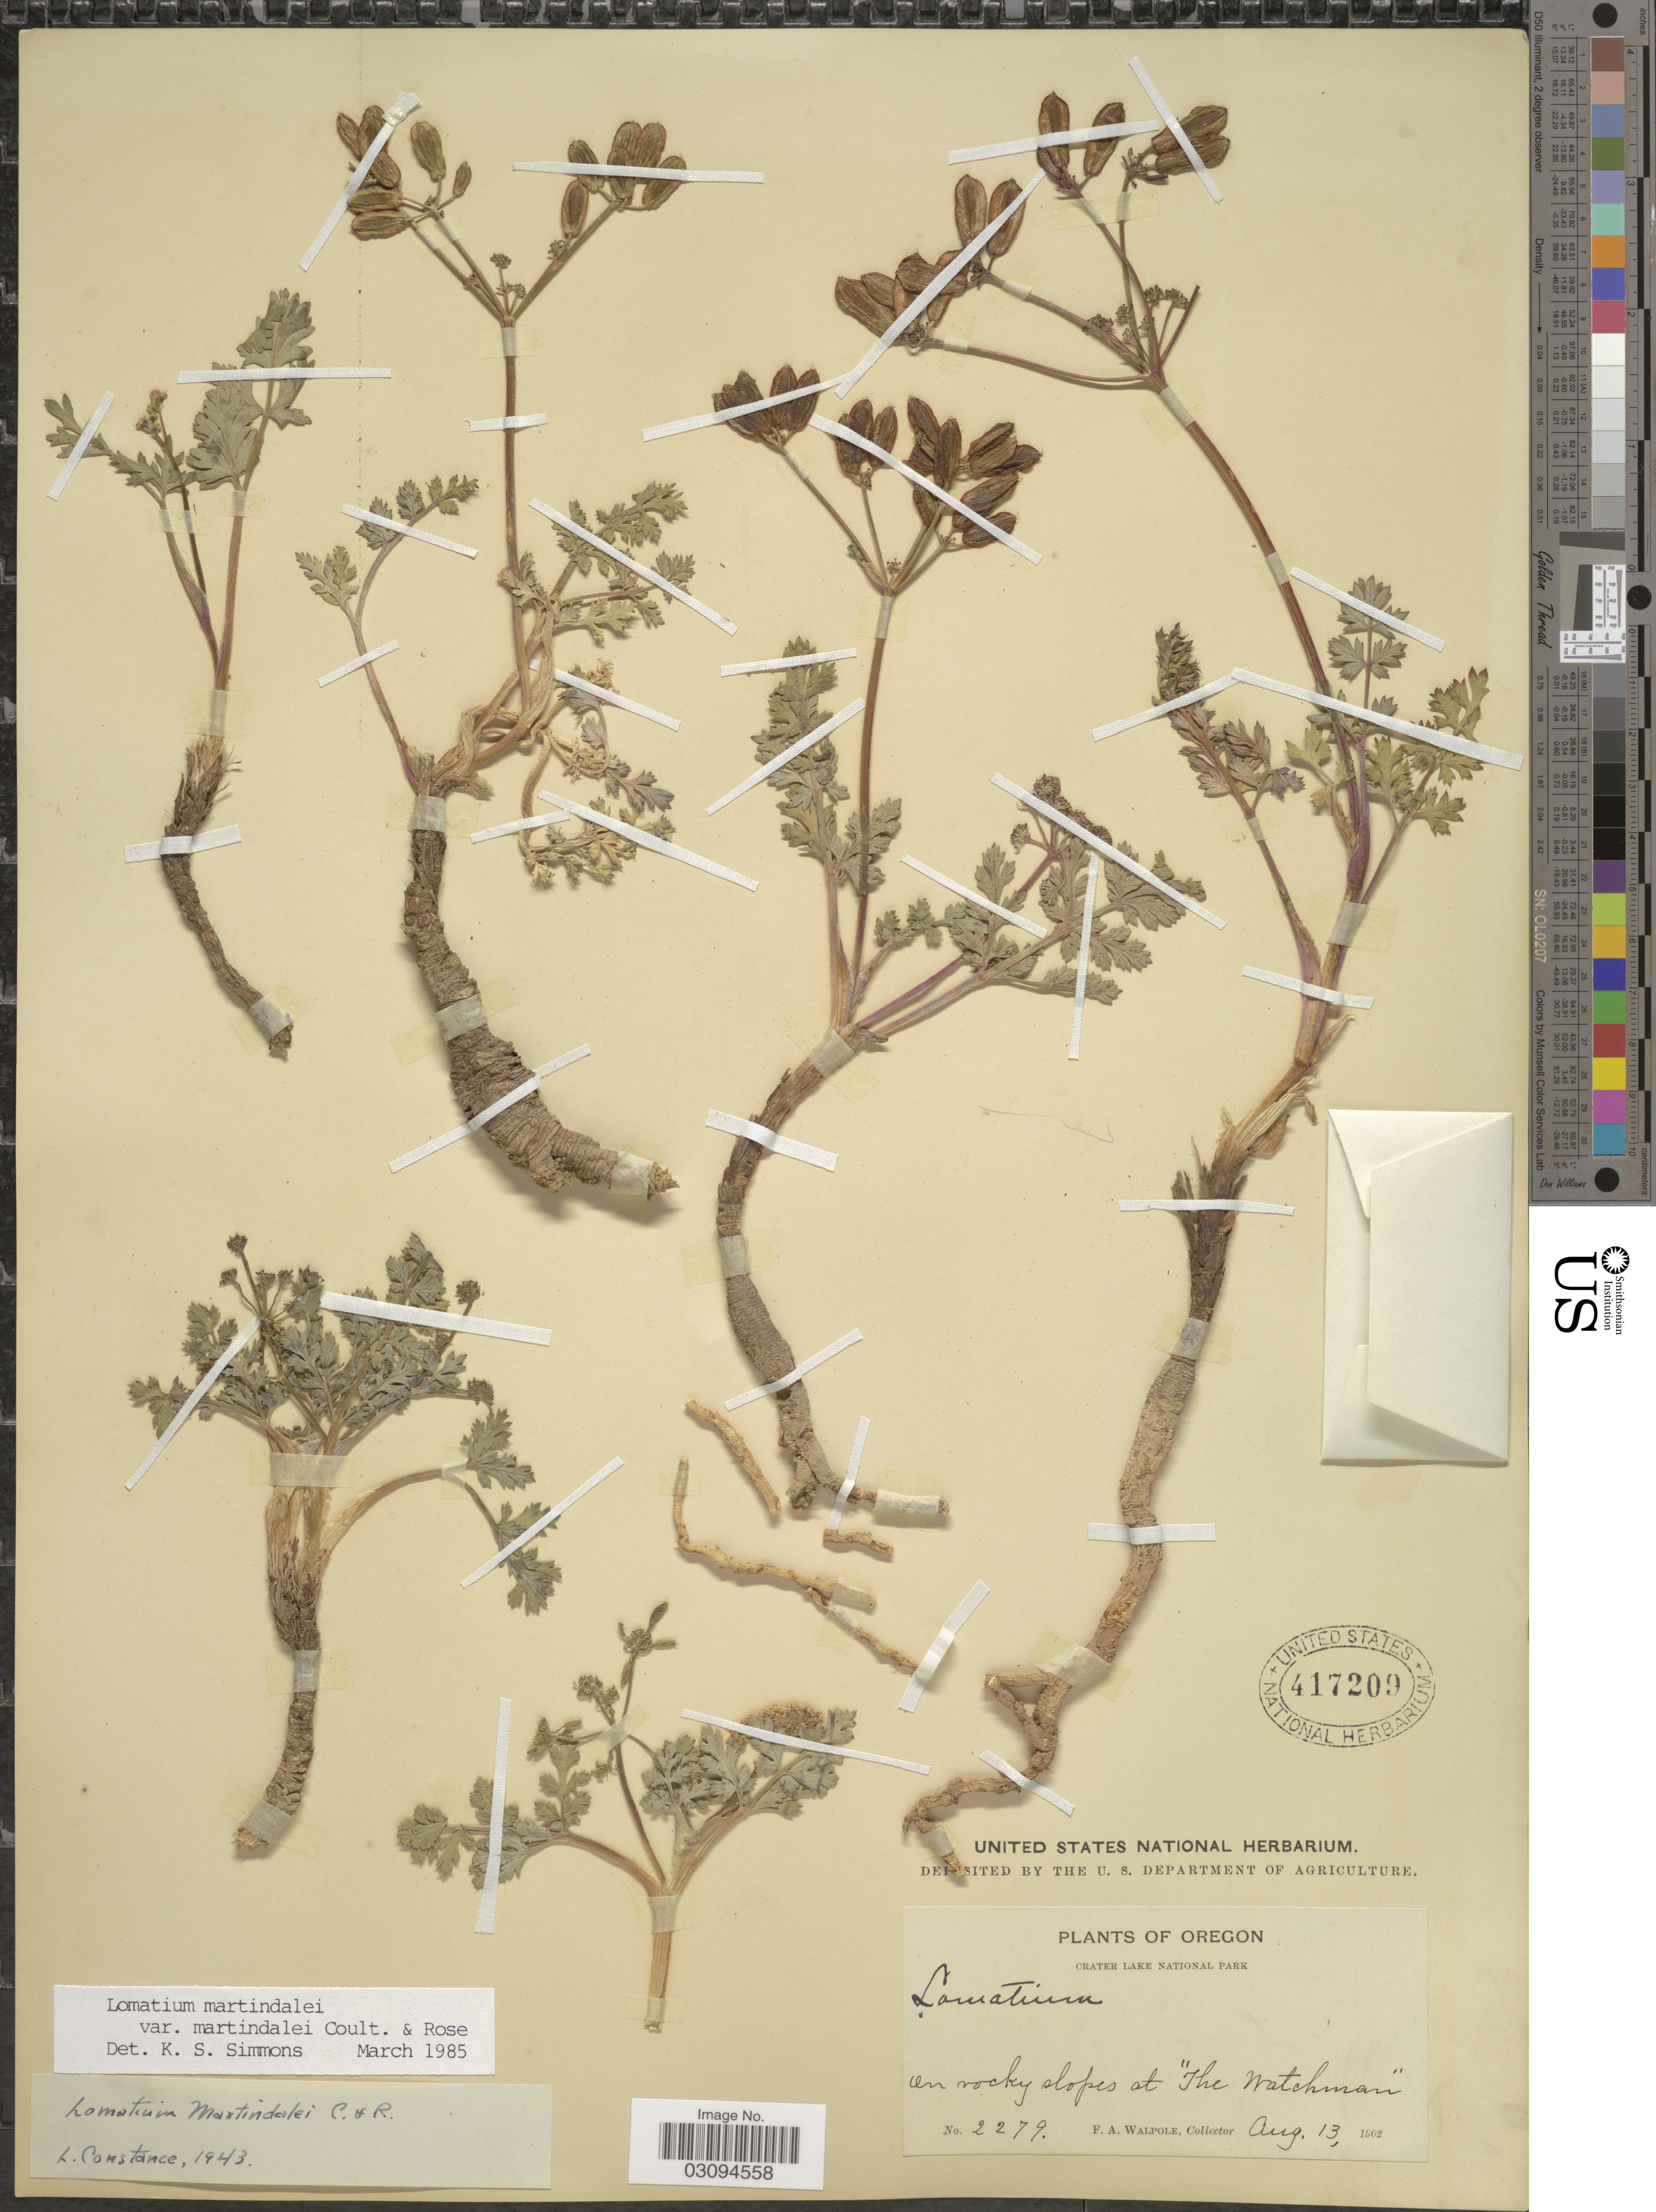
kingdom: Plantae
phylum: Tracheophyta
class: Magnoliopsida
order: Apiales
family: Apiaceae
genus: Lomatium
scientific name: Lomatium martindalei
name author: (J.M. Coult. & Rose) J.M. Coult. & Rose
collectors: F. Walpole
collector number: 2279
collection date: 1902-08-13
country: United States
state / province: Oregon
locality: Crater Lake National Park. Slopes at "The Watchman".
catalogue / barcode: US 417209